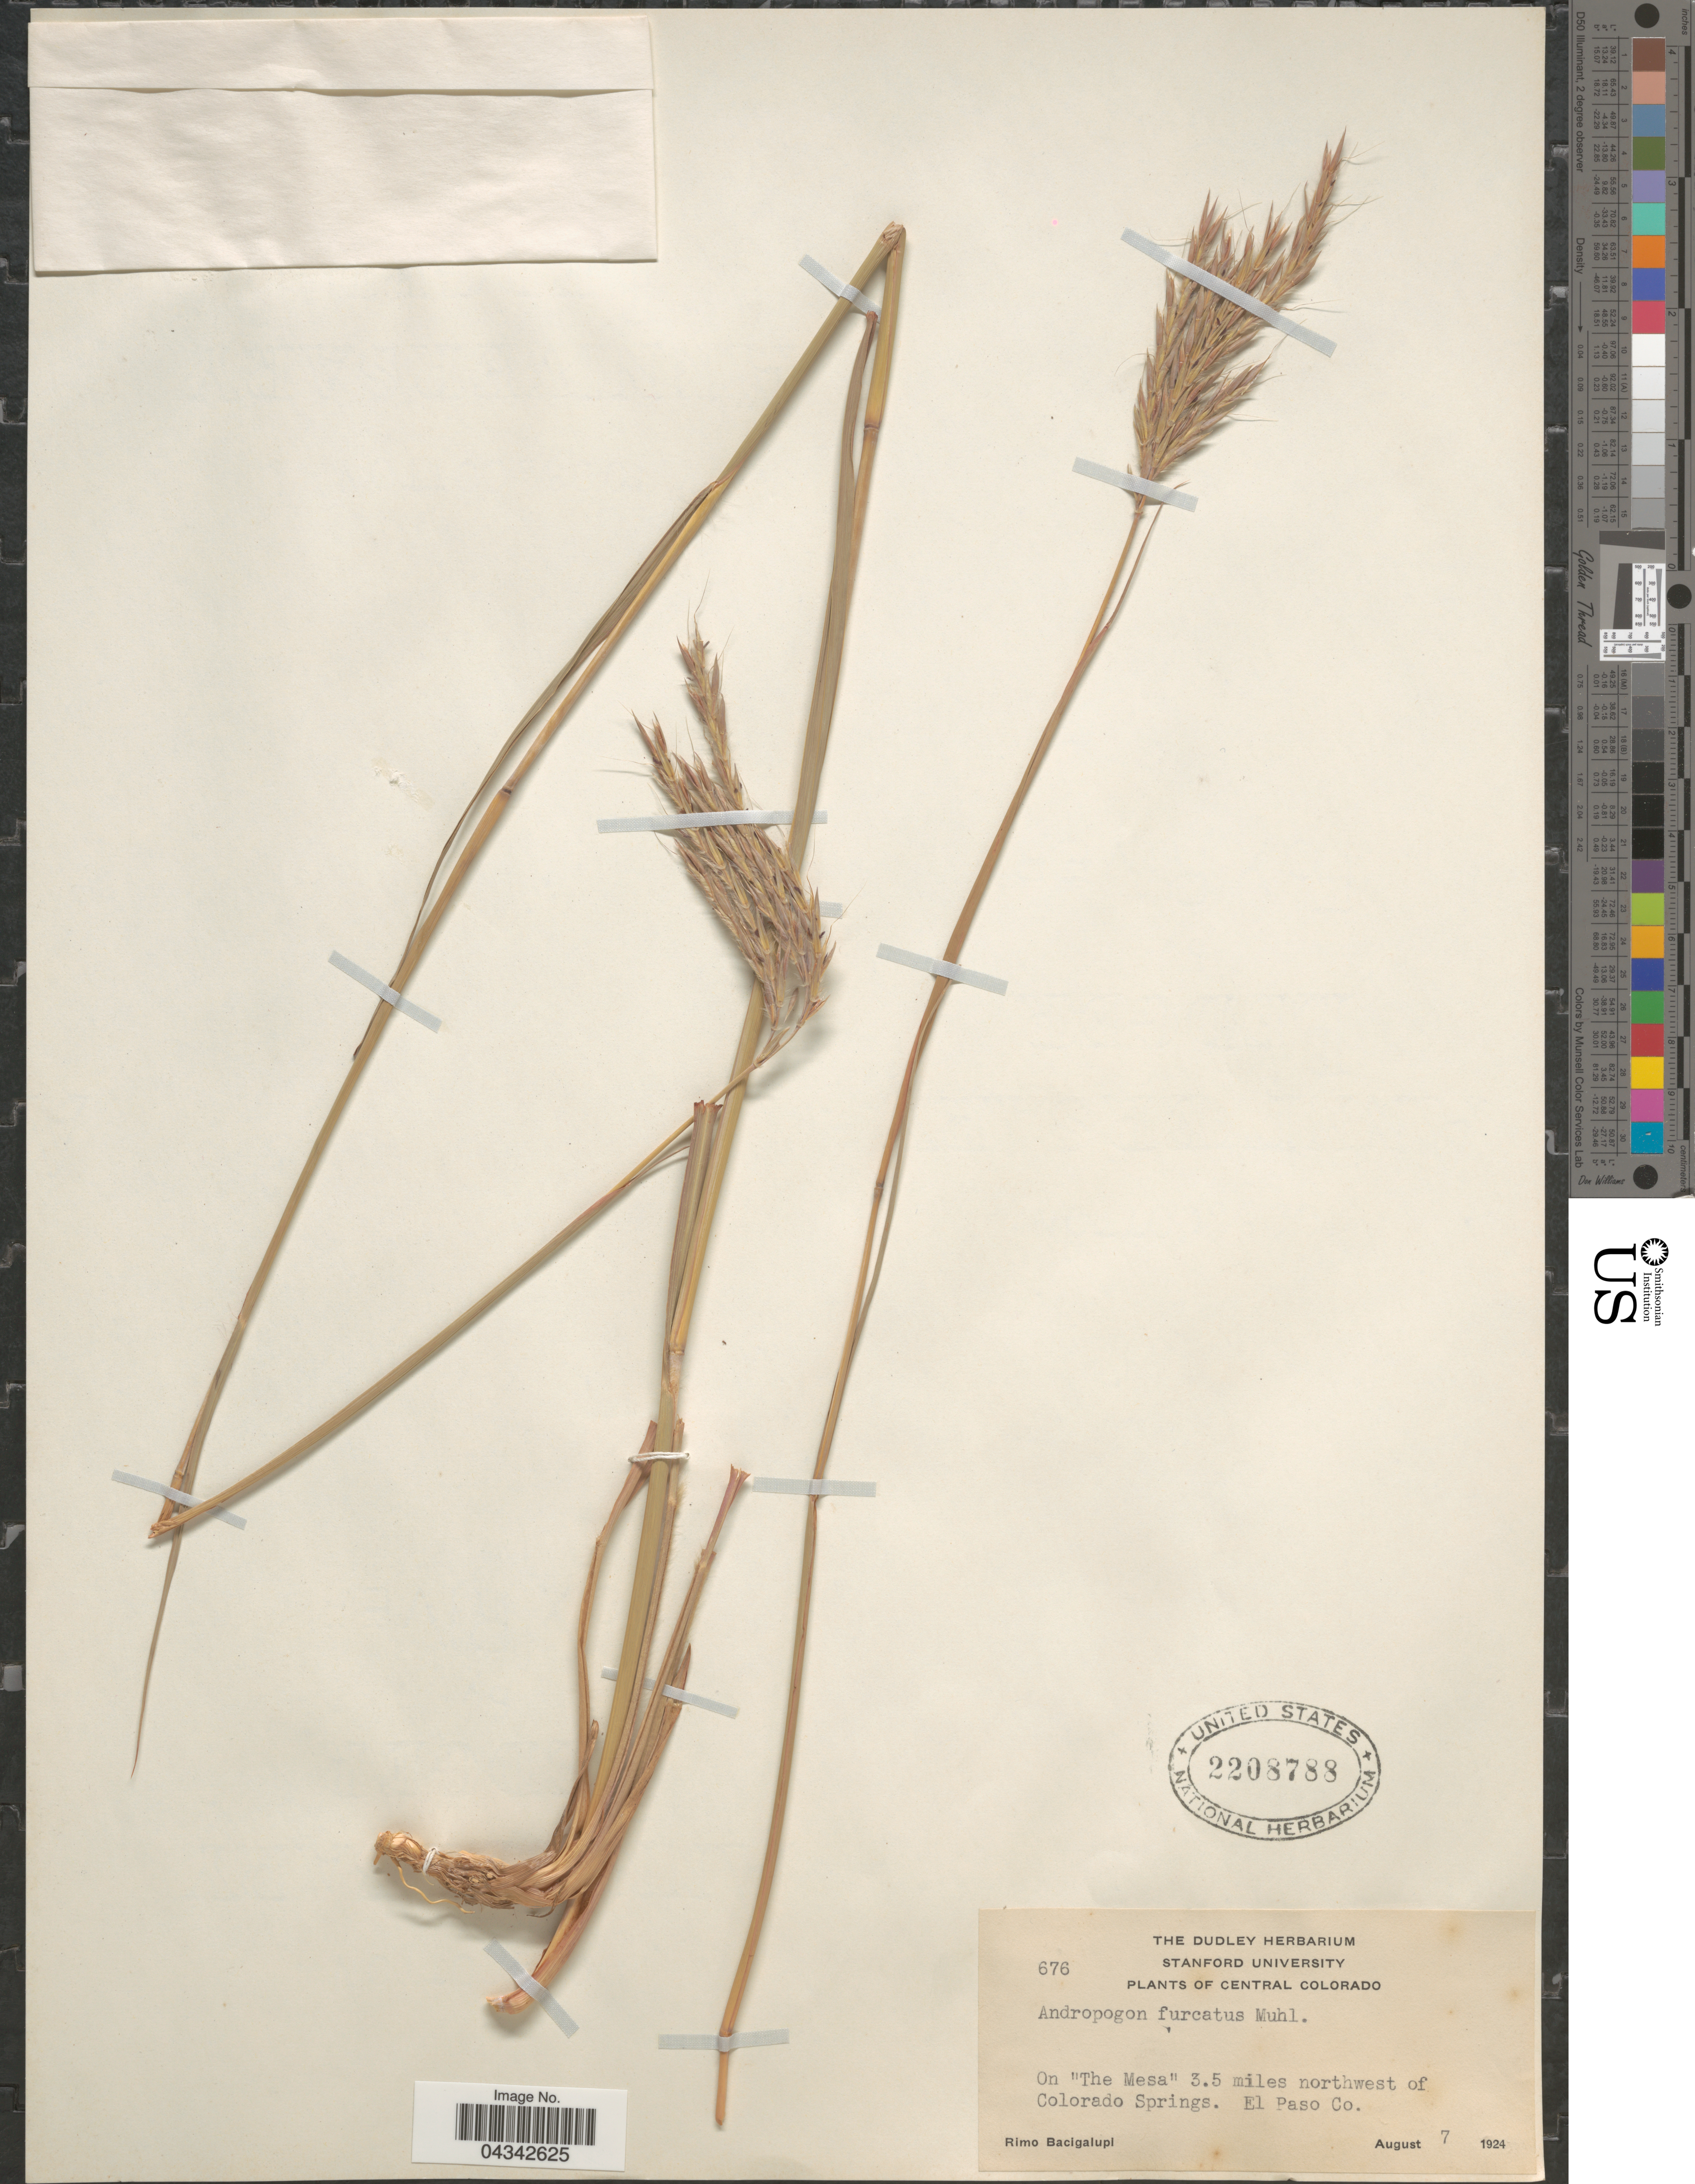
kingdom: Plantae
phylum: Tracheophyta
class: Liliopsida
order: Poales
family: Poaceae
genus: Andropogon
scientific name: Andropogon gerardii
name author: Vitman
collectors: R. Bacigalupi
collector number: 676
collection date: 1924-08-07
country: United States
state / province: Colorado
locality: Central Colorado. On "The Mesa" 3.5 miles northwest of Colorado Springs. El Paso Co.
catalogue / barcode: US 2208788